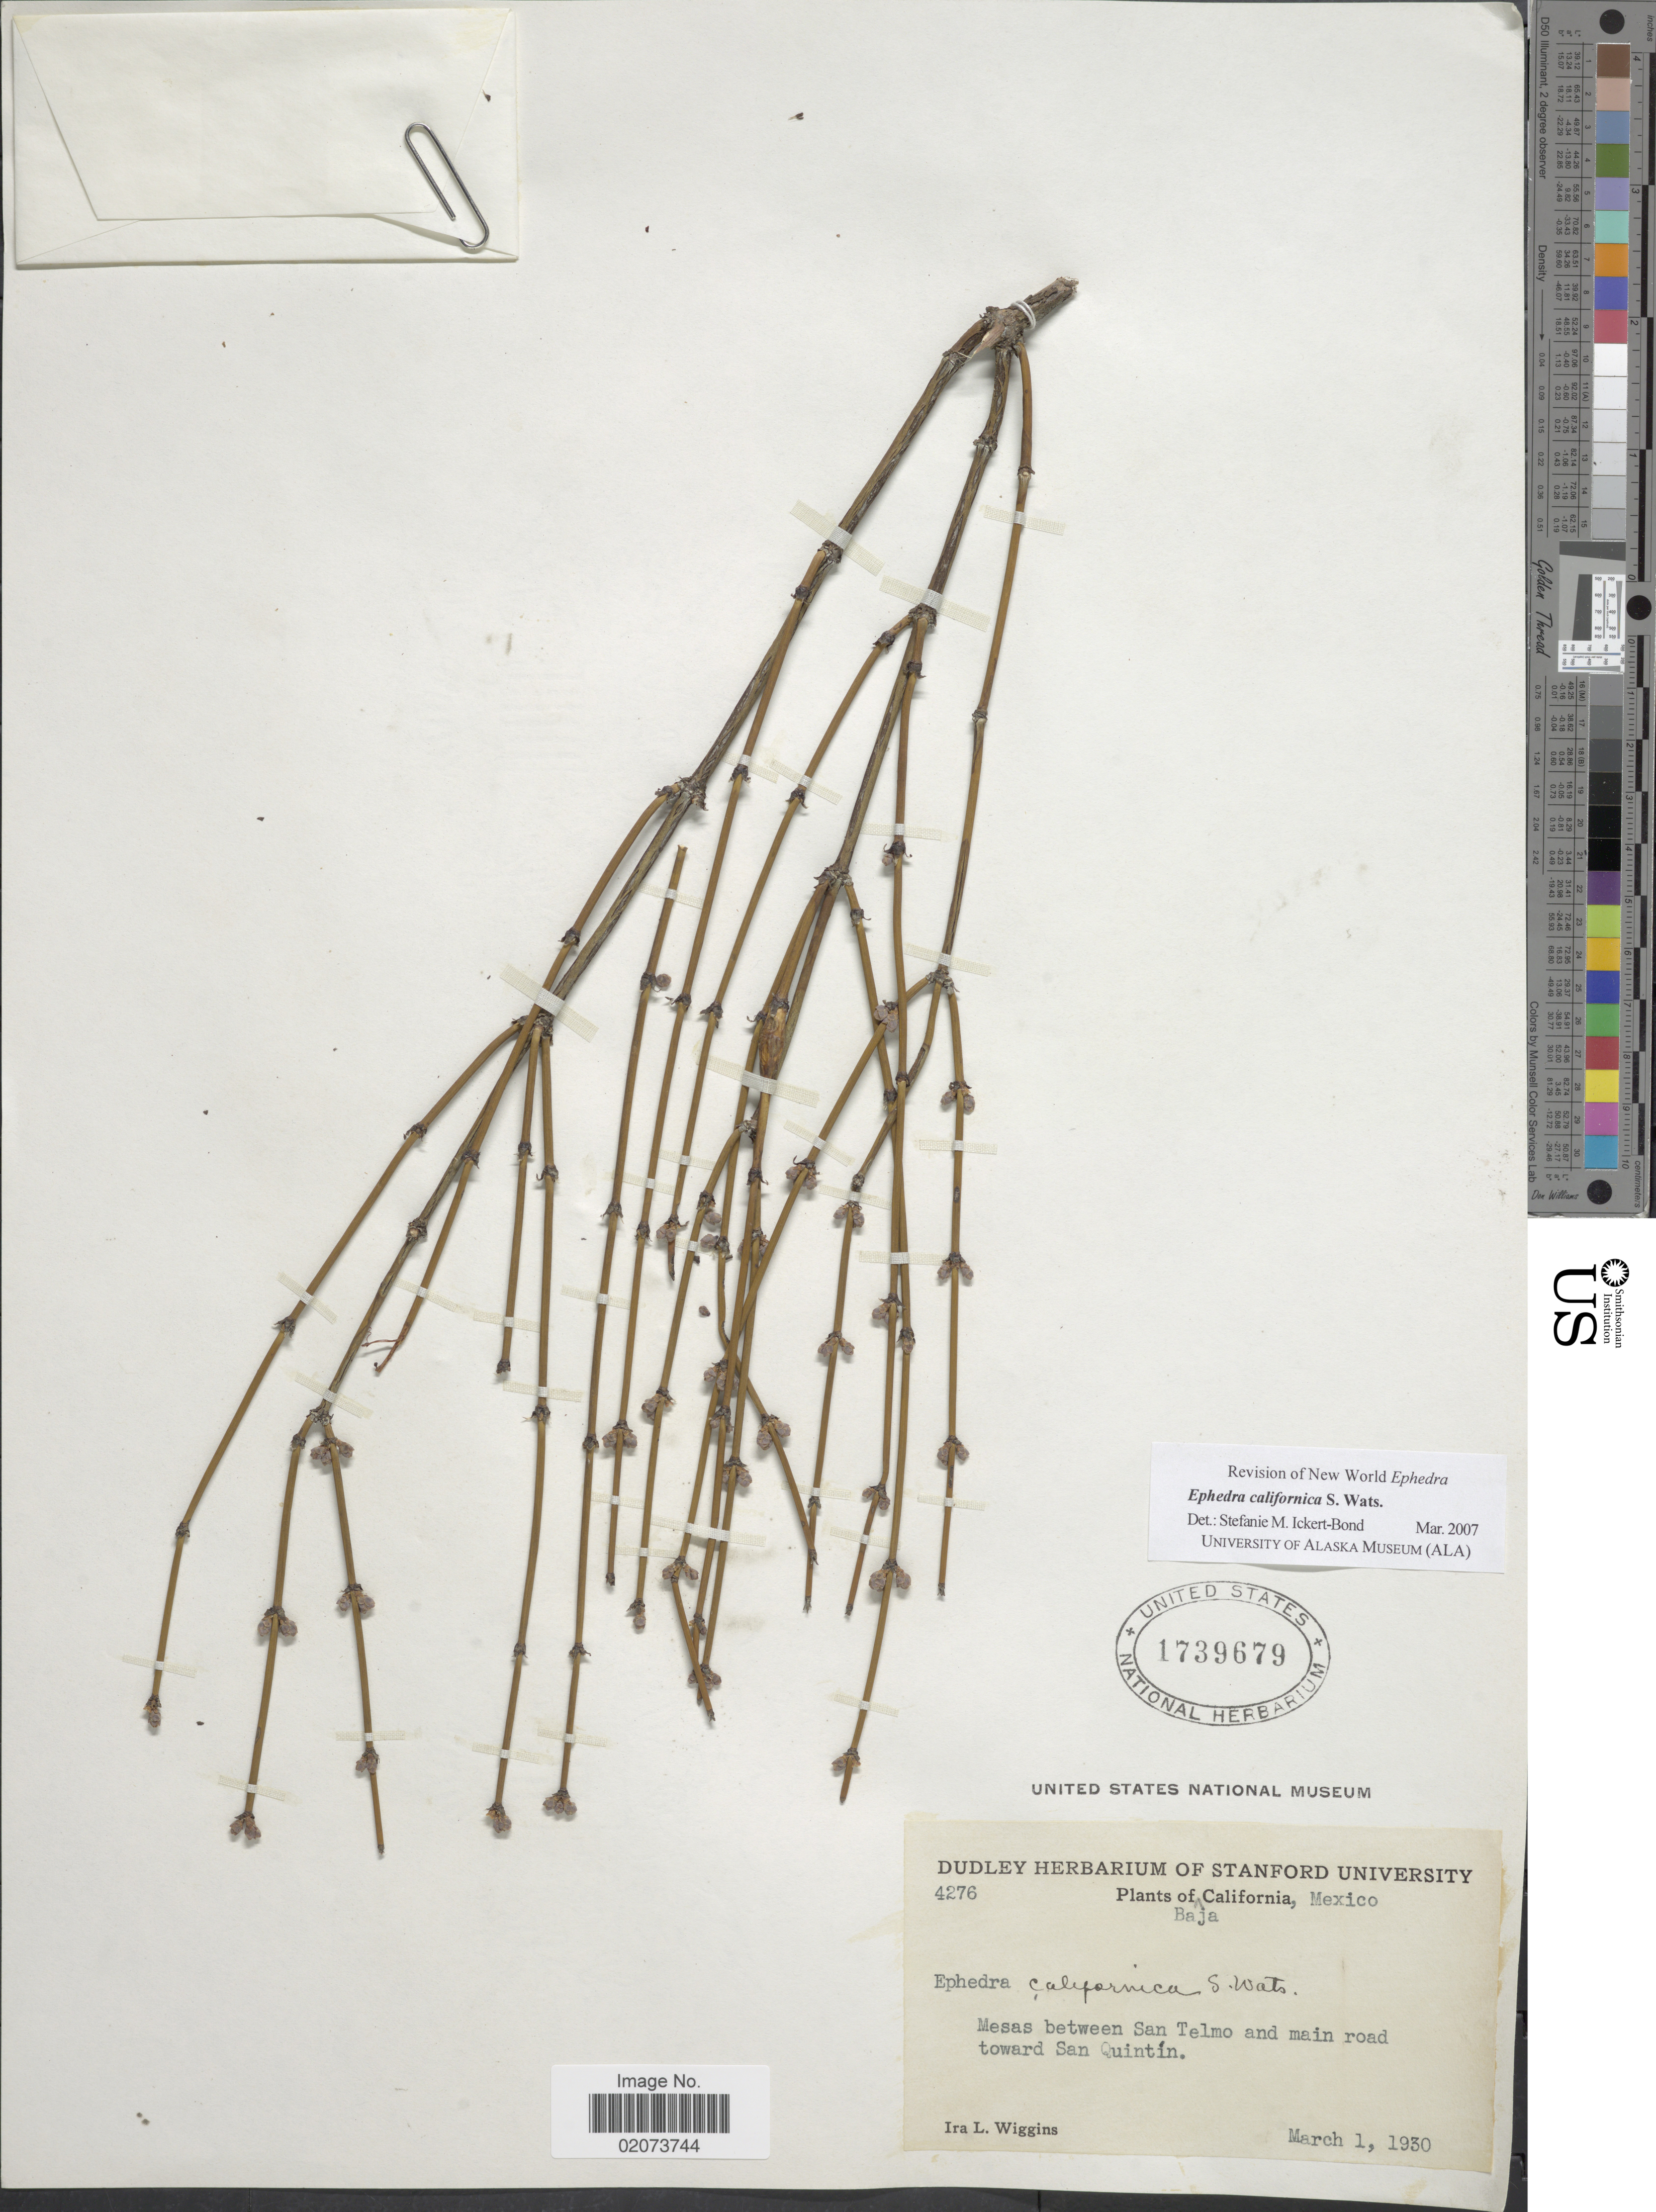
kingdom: Plantae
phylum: Tracheophyta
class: Gnetopsida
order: Ephedrales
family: Ephedraceae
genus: Ephedra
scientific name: Ephedra californica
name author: S. Watson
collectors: I. L. Wiggins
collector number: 4276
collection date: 1930-03-01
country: Mexico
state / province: Baja California Norte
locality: Mesas between San Telmo and main road toward San Quintin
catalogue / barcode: US 1739679